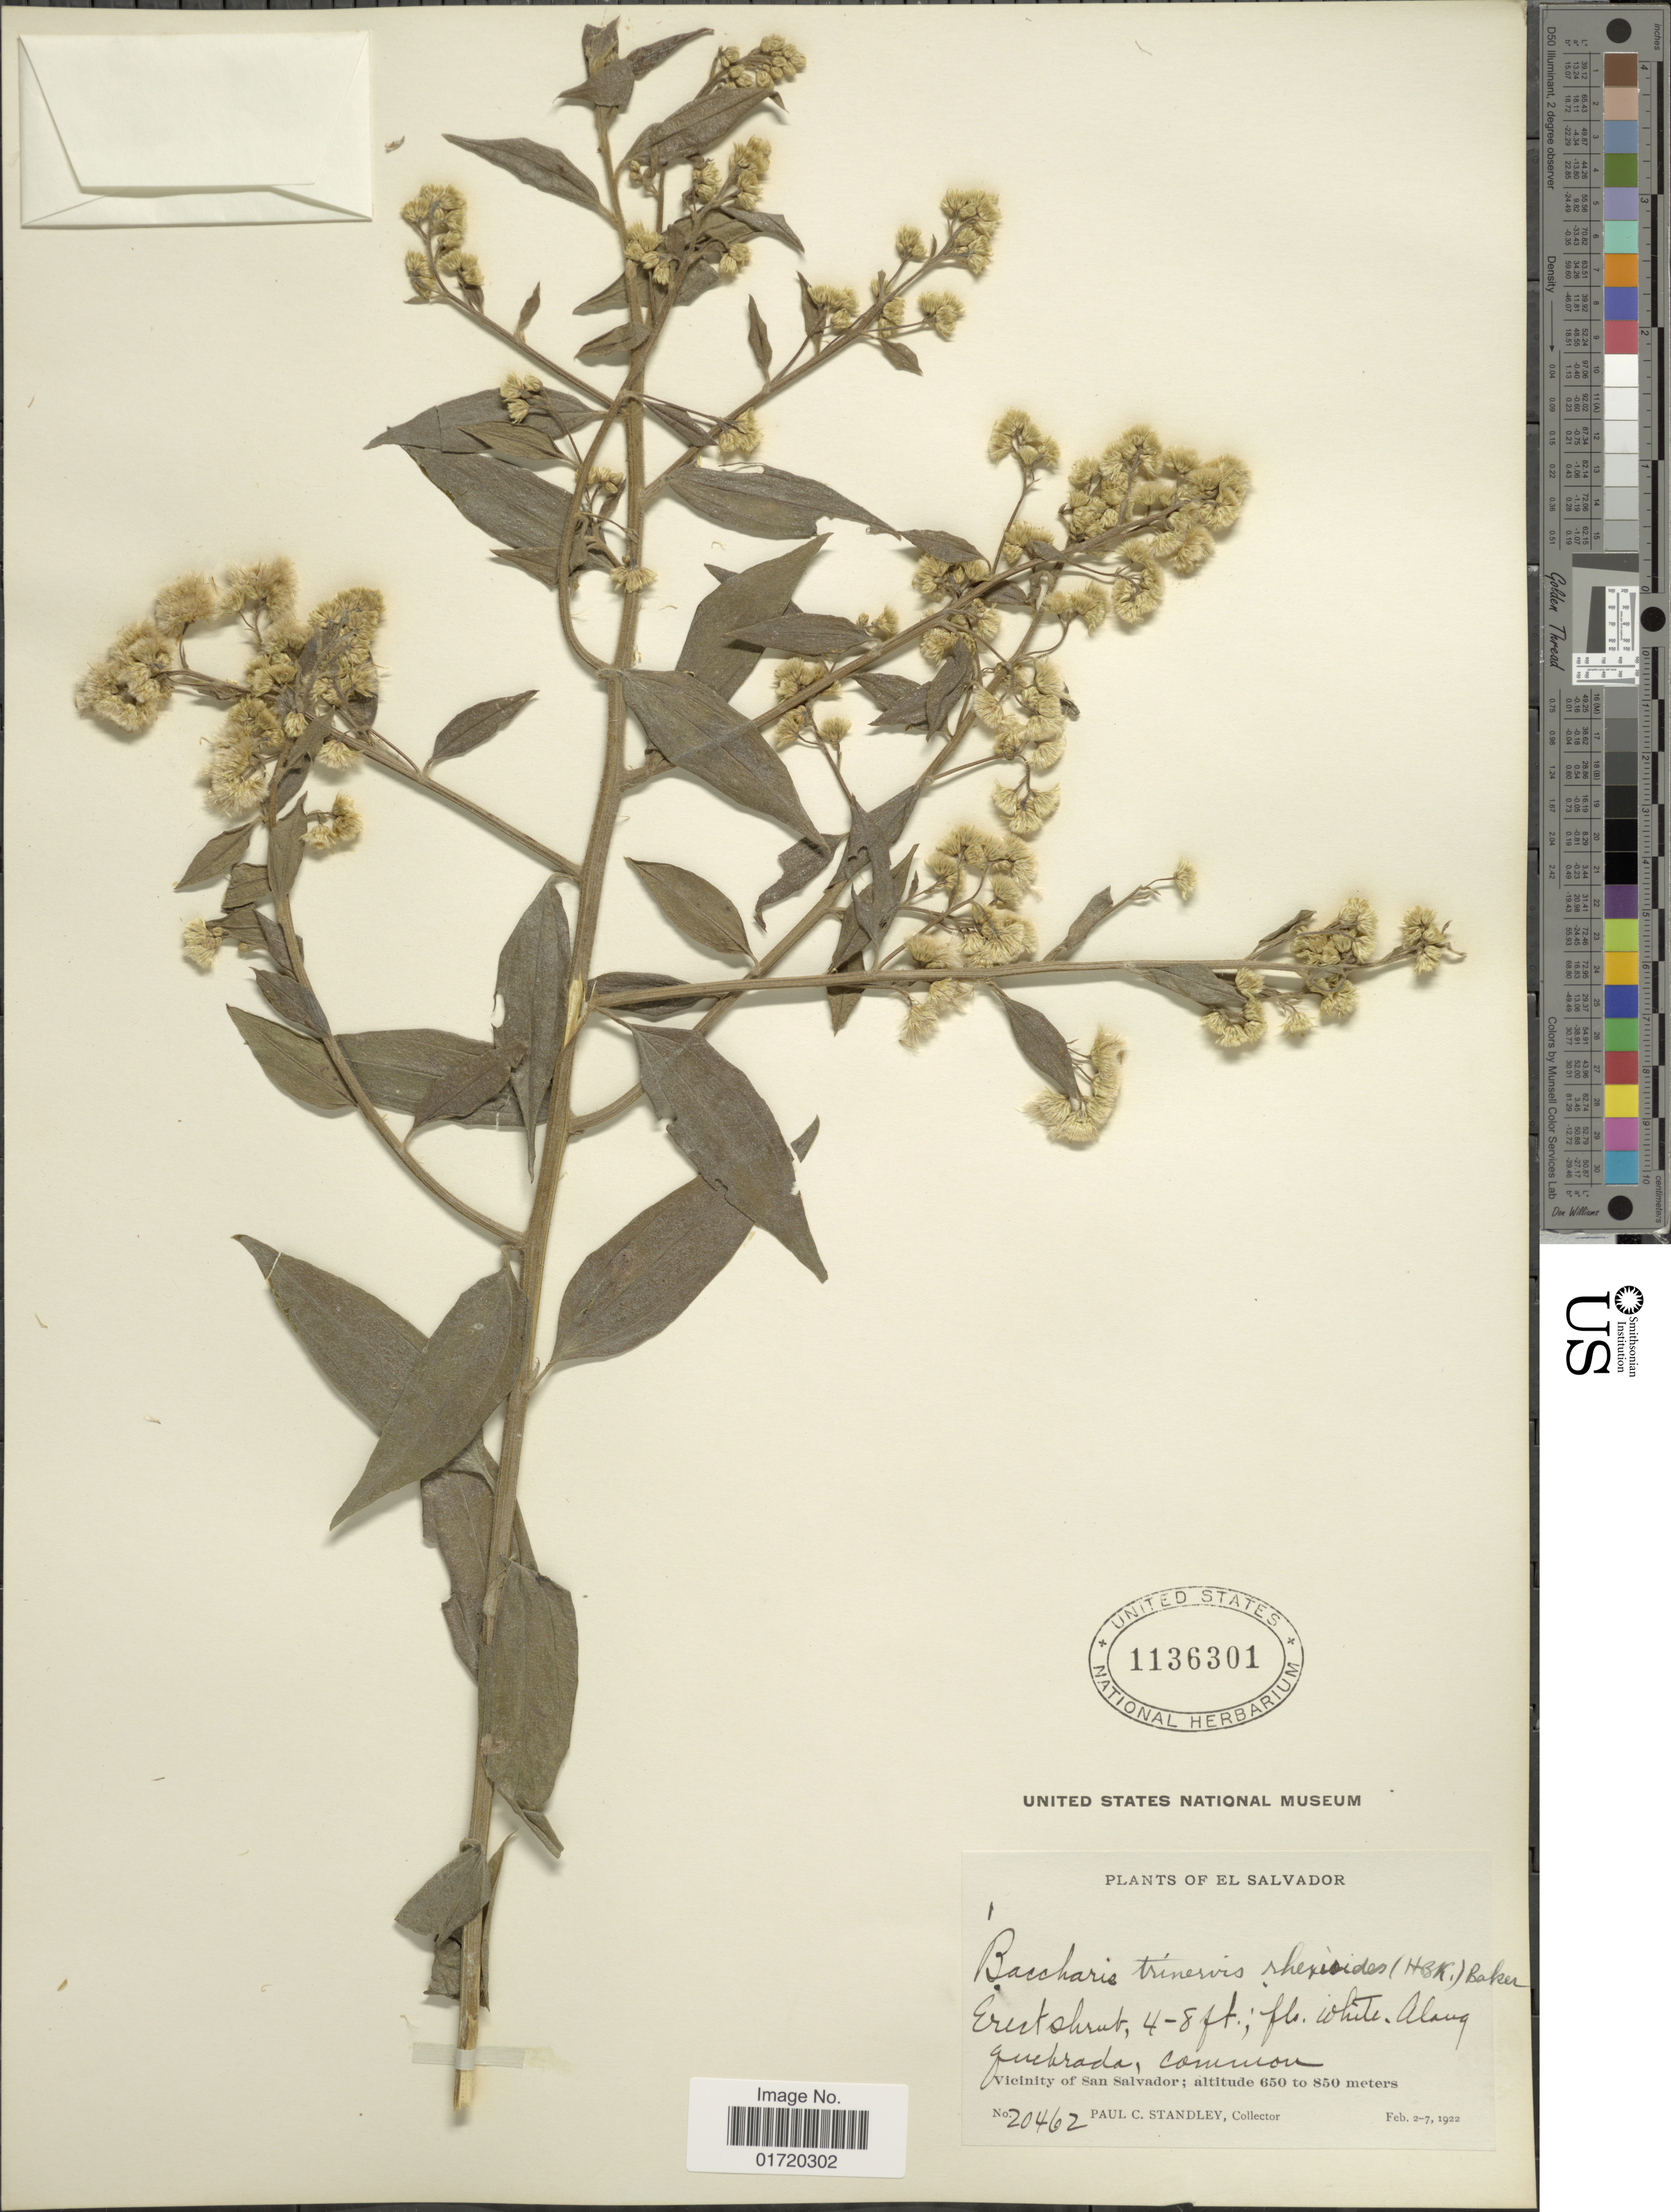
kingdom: Plantae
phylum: Tracheophyta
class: Magnoliopsida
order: Asterales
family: Asteraceae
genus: Baccharis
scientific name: Baccharis trinervis var. rhexioides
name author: (Kunth) Baker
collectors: P. C. Standley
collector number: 20462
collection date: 1922-02-02/1922-02-07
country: El Salvador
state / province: San Salvador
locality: Quebrada, Vicinity of San Salvador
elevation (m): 650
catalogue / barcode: US 1136301